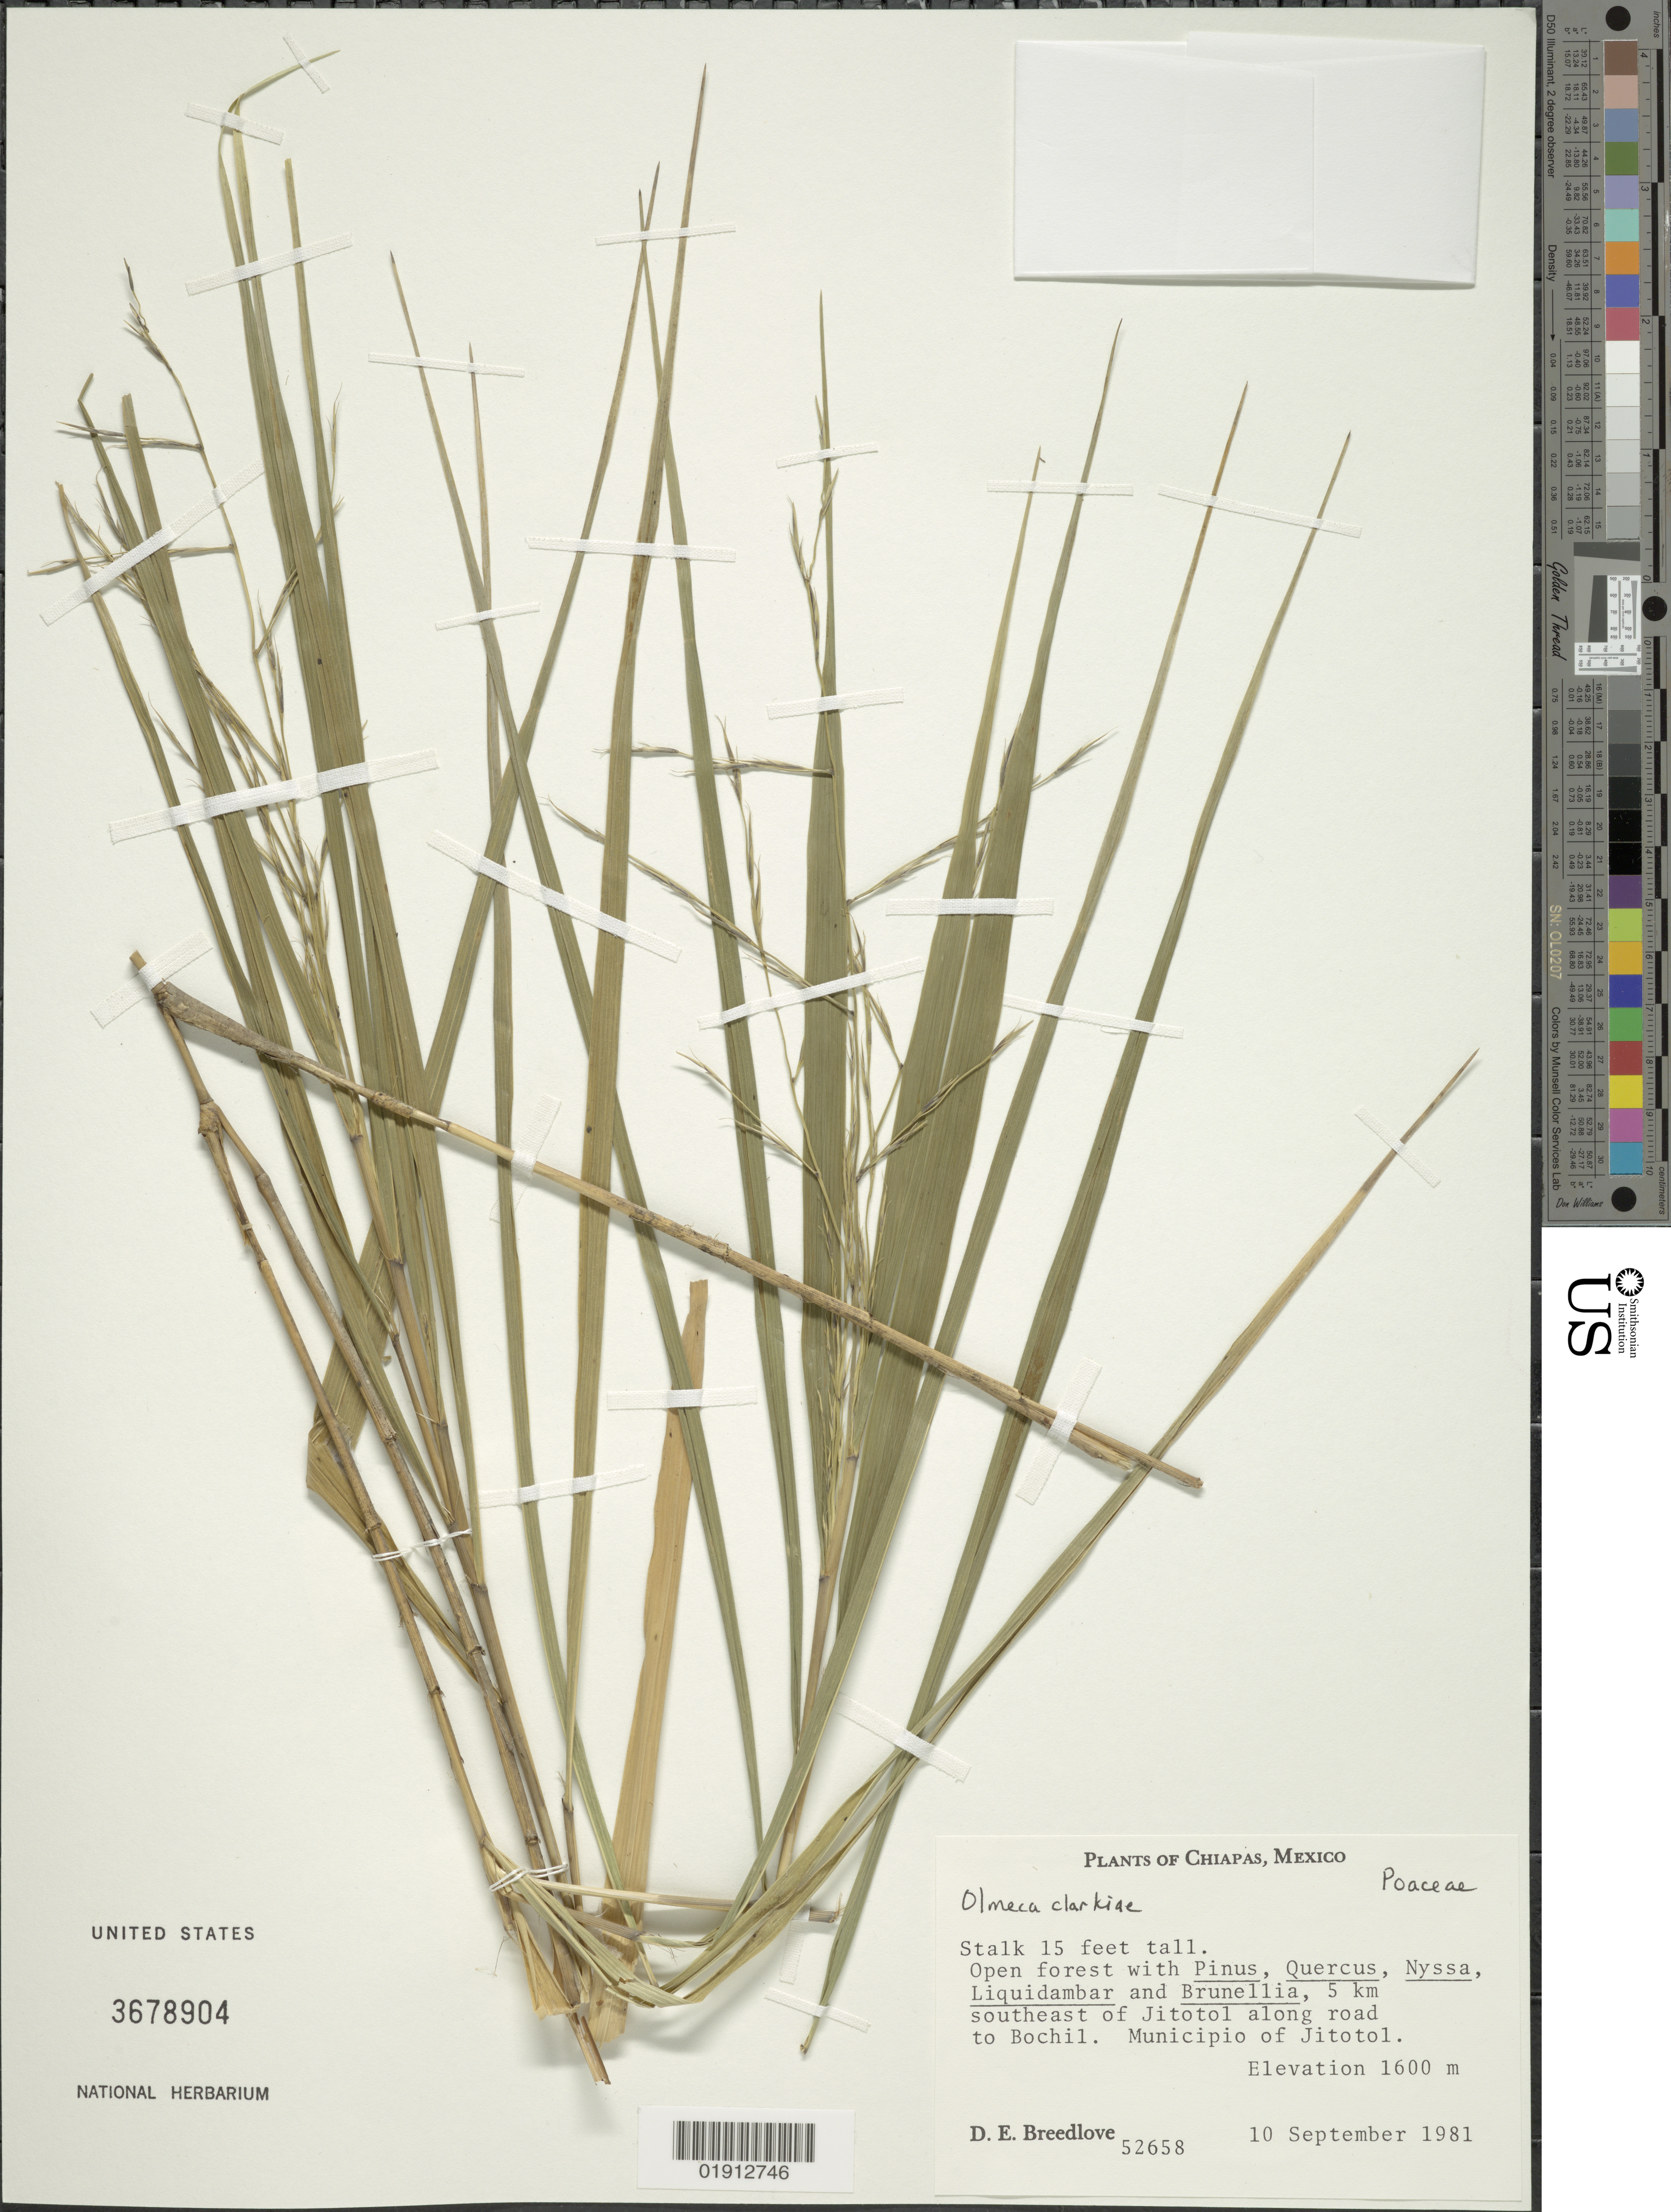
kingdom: Plantae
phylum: Tracheophyta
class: Liliopsida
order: Poales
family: Poaceae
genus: Olmeca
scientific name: Olmeca clarkiae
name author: (Davidse & R.W. Pohl) Ruíz-Sanchez et al.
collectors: D. E. Breedlove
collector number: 52658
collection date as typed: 10 September 1981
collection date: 1981-09-10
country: Mexico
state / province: Chiapas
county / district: Jitotol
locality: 5 km southeast of Jitotol along road to Bochil.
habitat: Open forest.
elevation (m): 1600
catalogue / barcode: US 3678904